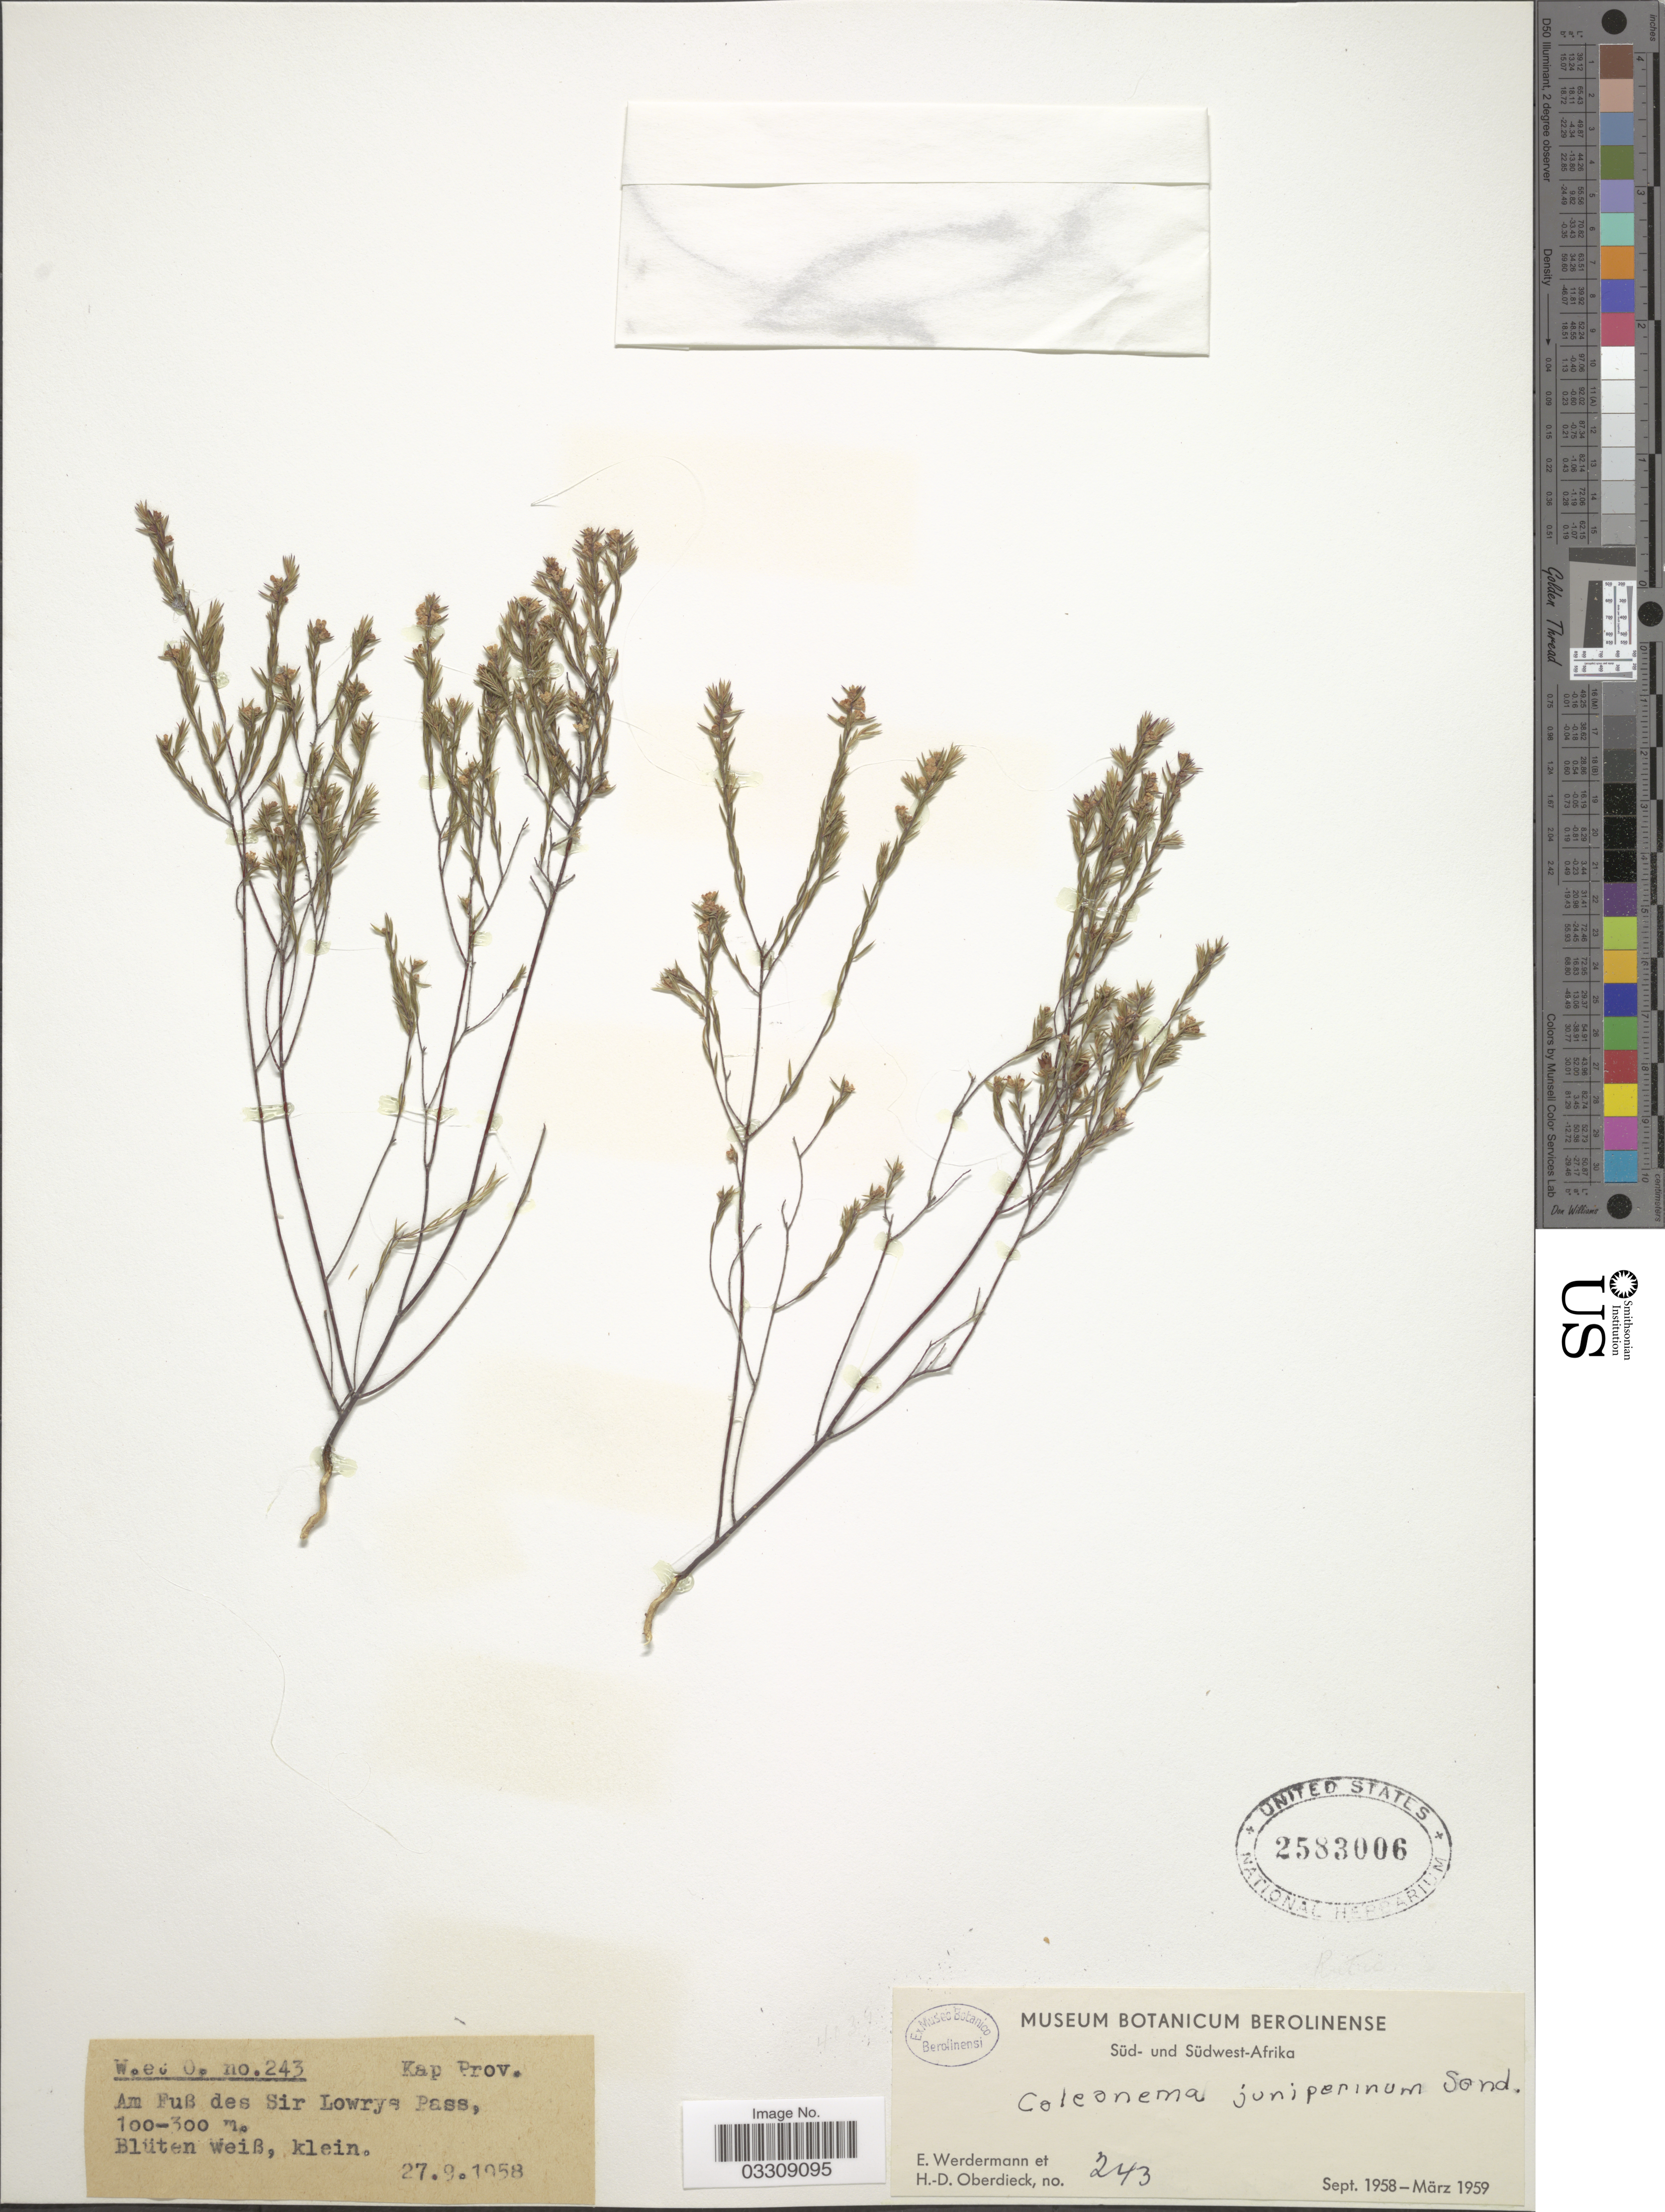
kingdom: Plantae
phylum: Tracheophyta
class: Magnoliopsida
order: Sapindales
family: Rutaceae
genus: Coleonema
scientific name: Coleonema juniperinum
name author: Sond.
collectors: E. Werdermann & H. Oberdieck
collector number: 243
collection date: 1958-09-27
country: South Africa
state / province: Western Cape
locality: Kap Prov. Am Fuß des Sir Lowrys Pass.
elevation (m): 100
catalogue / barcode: US 2583006